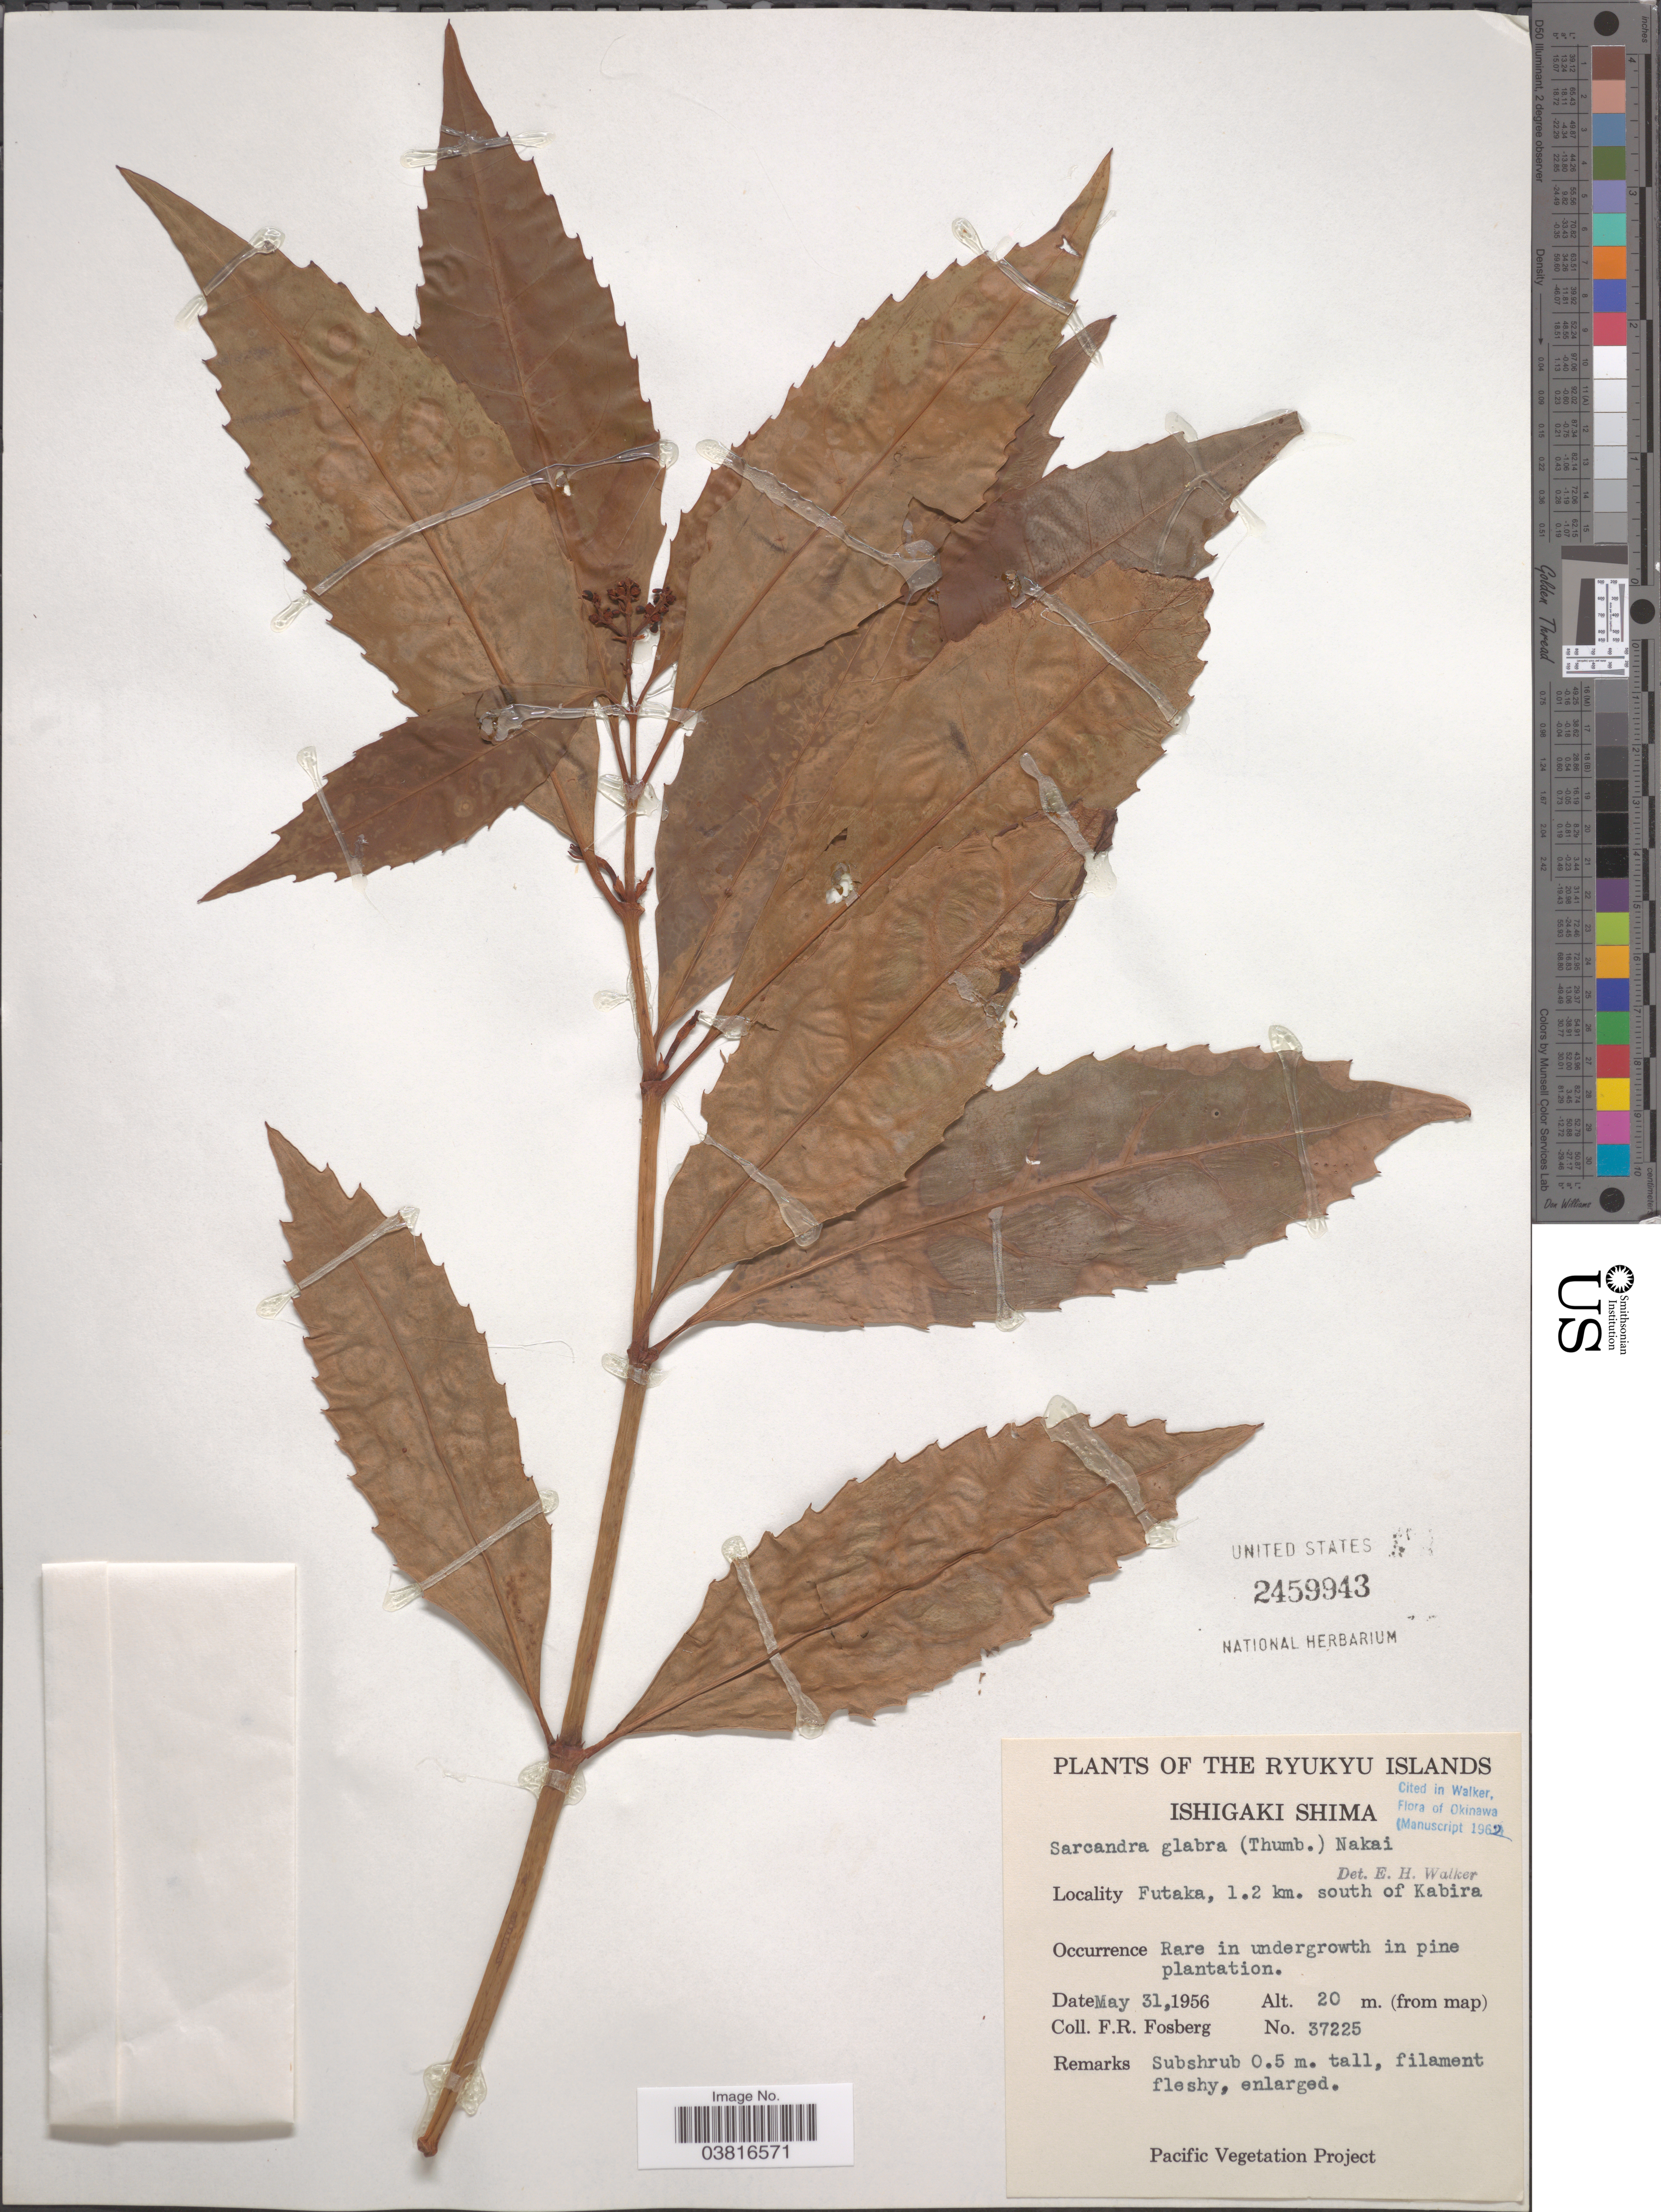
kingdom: Plantae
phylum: Tracheophyta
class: Magnoliopsida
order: Chloranthales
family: Chloranthaceae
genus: Sarcandra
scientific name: Sarcandra glabra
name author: (Thunb.) Nakai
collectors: F. R. Fosberg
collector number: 37225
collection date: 1956-05-31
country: Japan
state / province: Okinawa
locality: The Ryukyu Islands. Ishigaki Shima. Futaka, 1.2 km. south of Kabira.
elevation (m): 20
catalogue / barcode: US 2459943